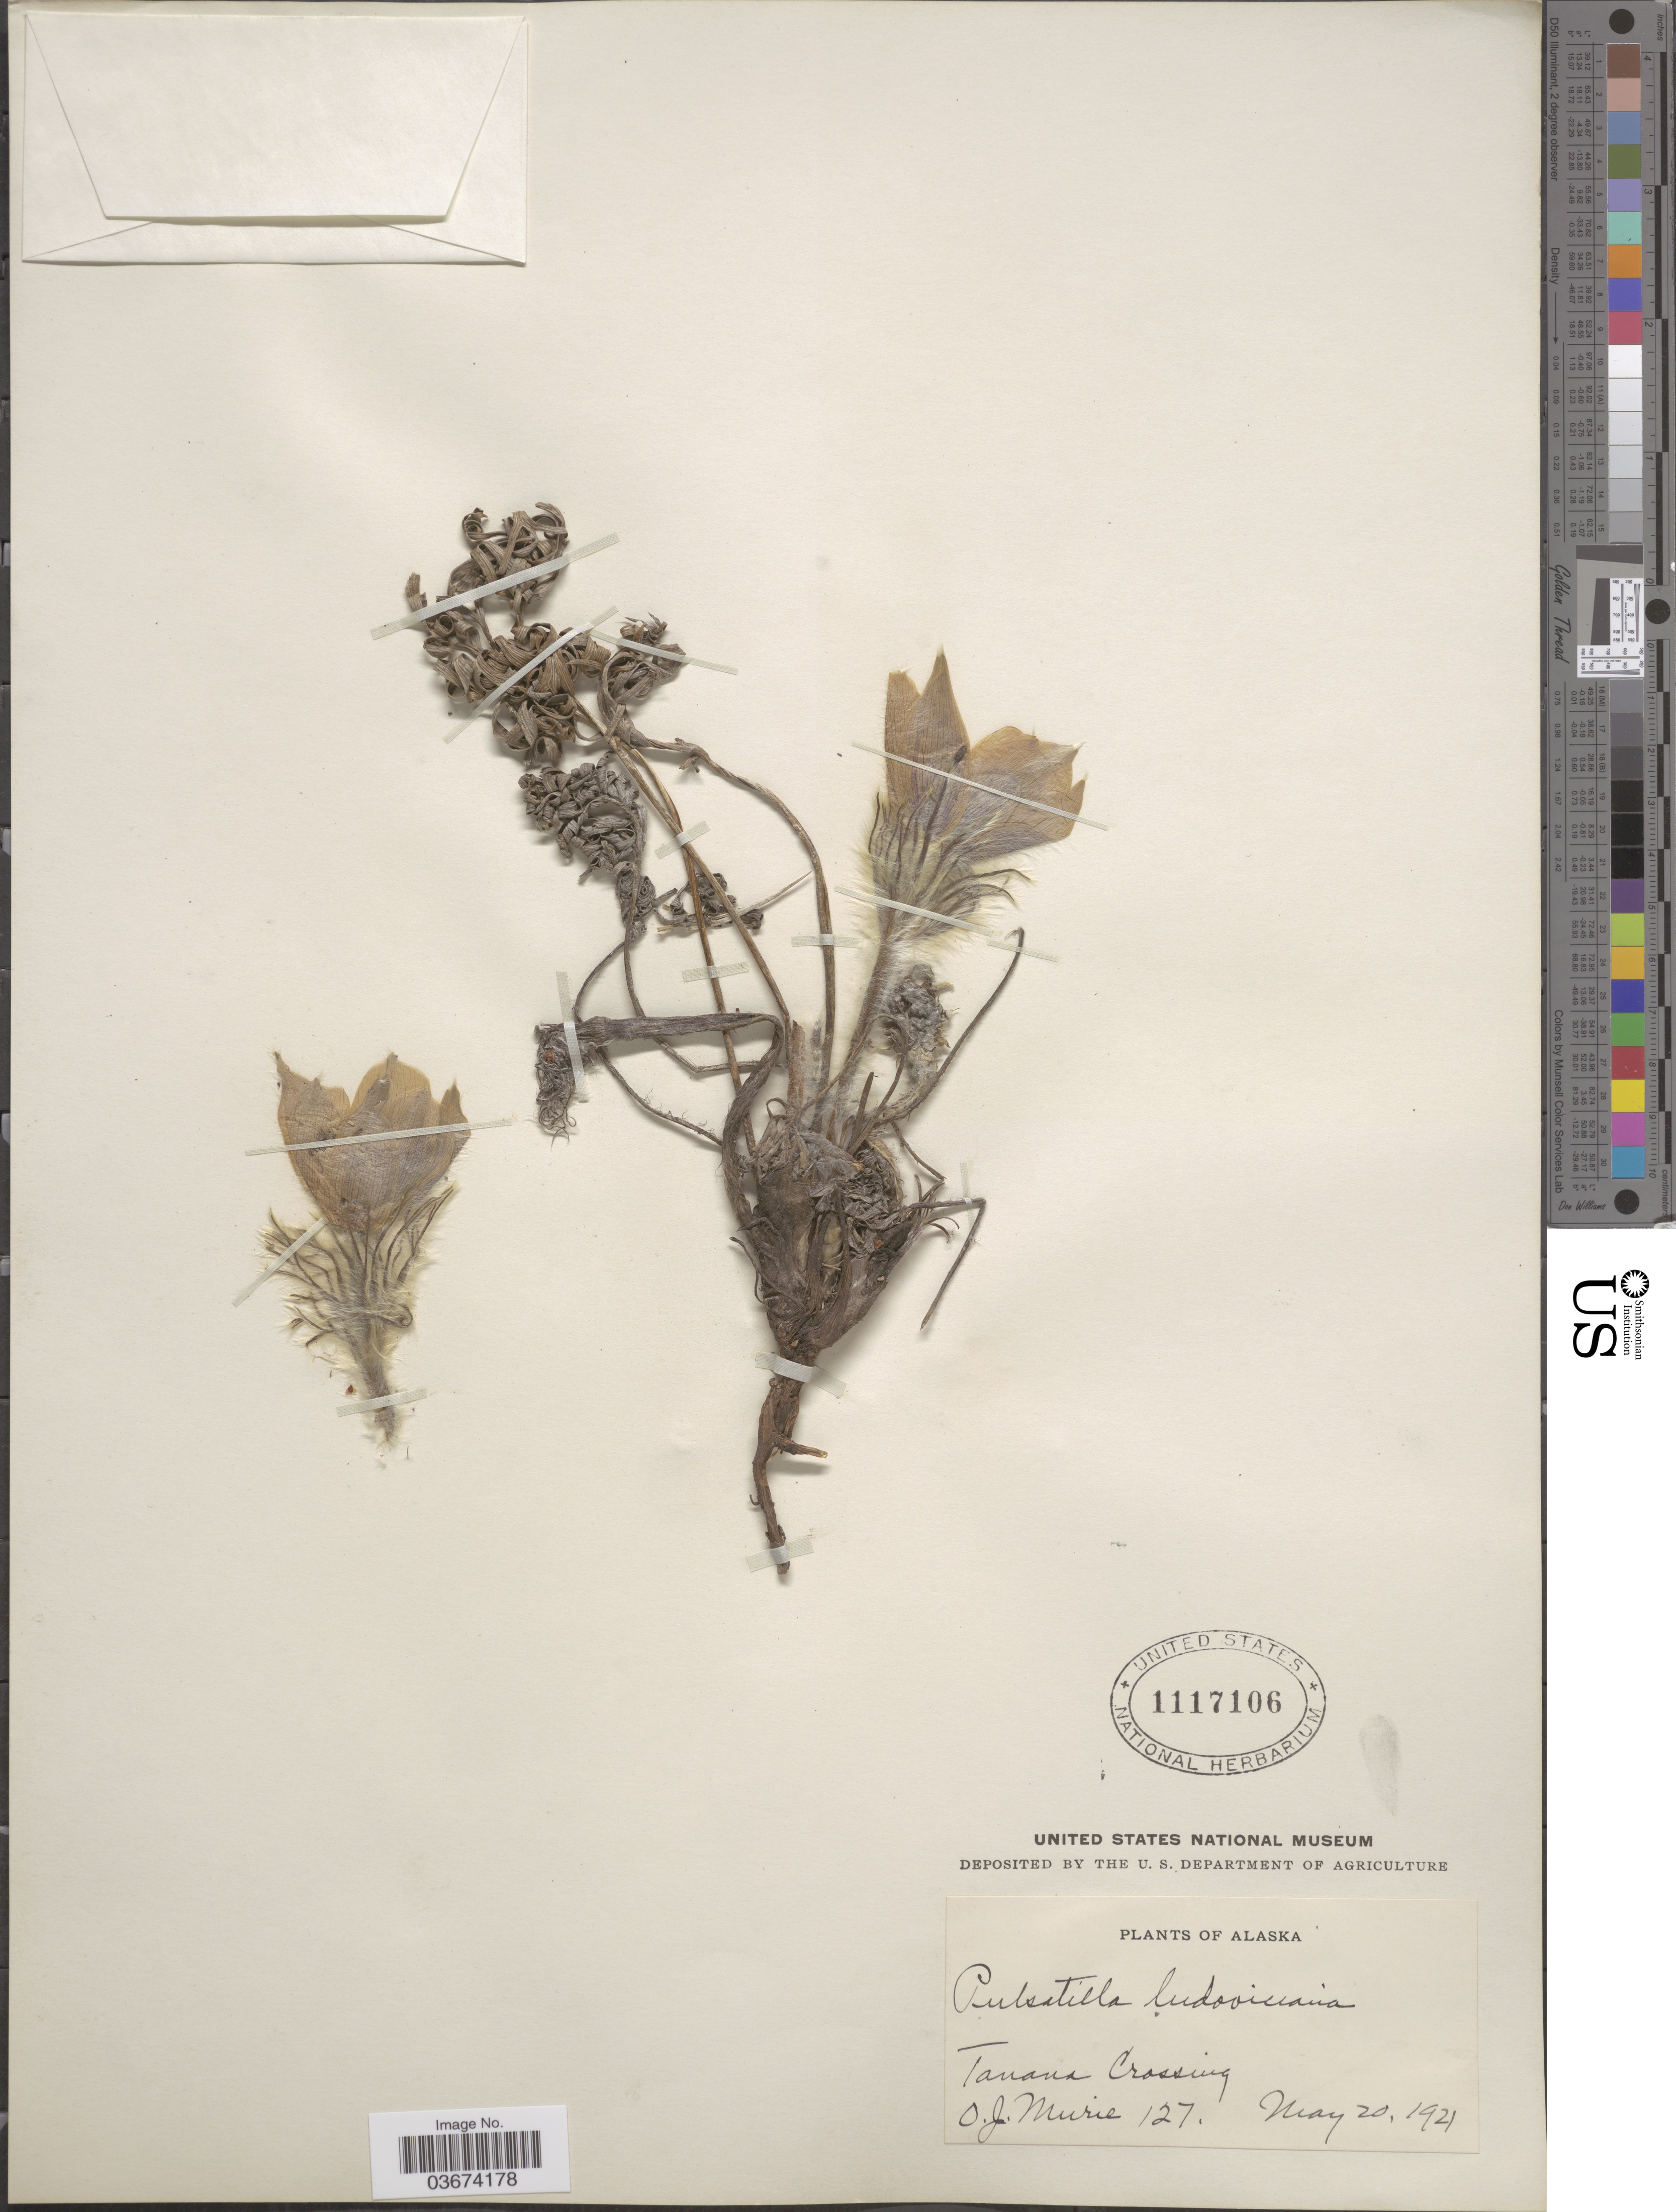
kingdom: Plantae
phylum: Tracheophyta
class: Magnoliopsida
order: Ranunculales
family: Ranunculaceae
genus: Pulsatilla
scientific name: Pulsatilla nuttalliana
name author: (DC.) Bercht. & J. Presl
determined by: Strong, Mark T., (BOT), Smithsonian Institution - National Museum of Natural History (UNITED STATES)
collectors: O. Murie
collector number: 127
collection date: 1921-05-20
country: United States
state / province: Alaska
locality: Tanana Crossing.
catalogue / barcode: US 1117106